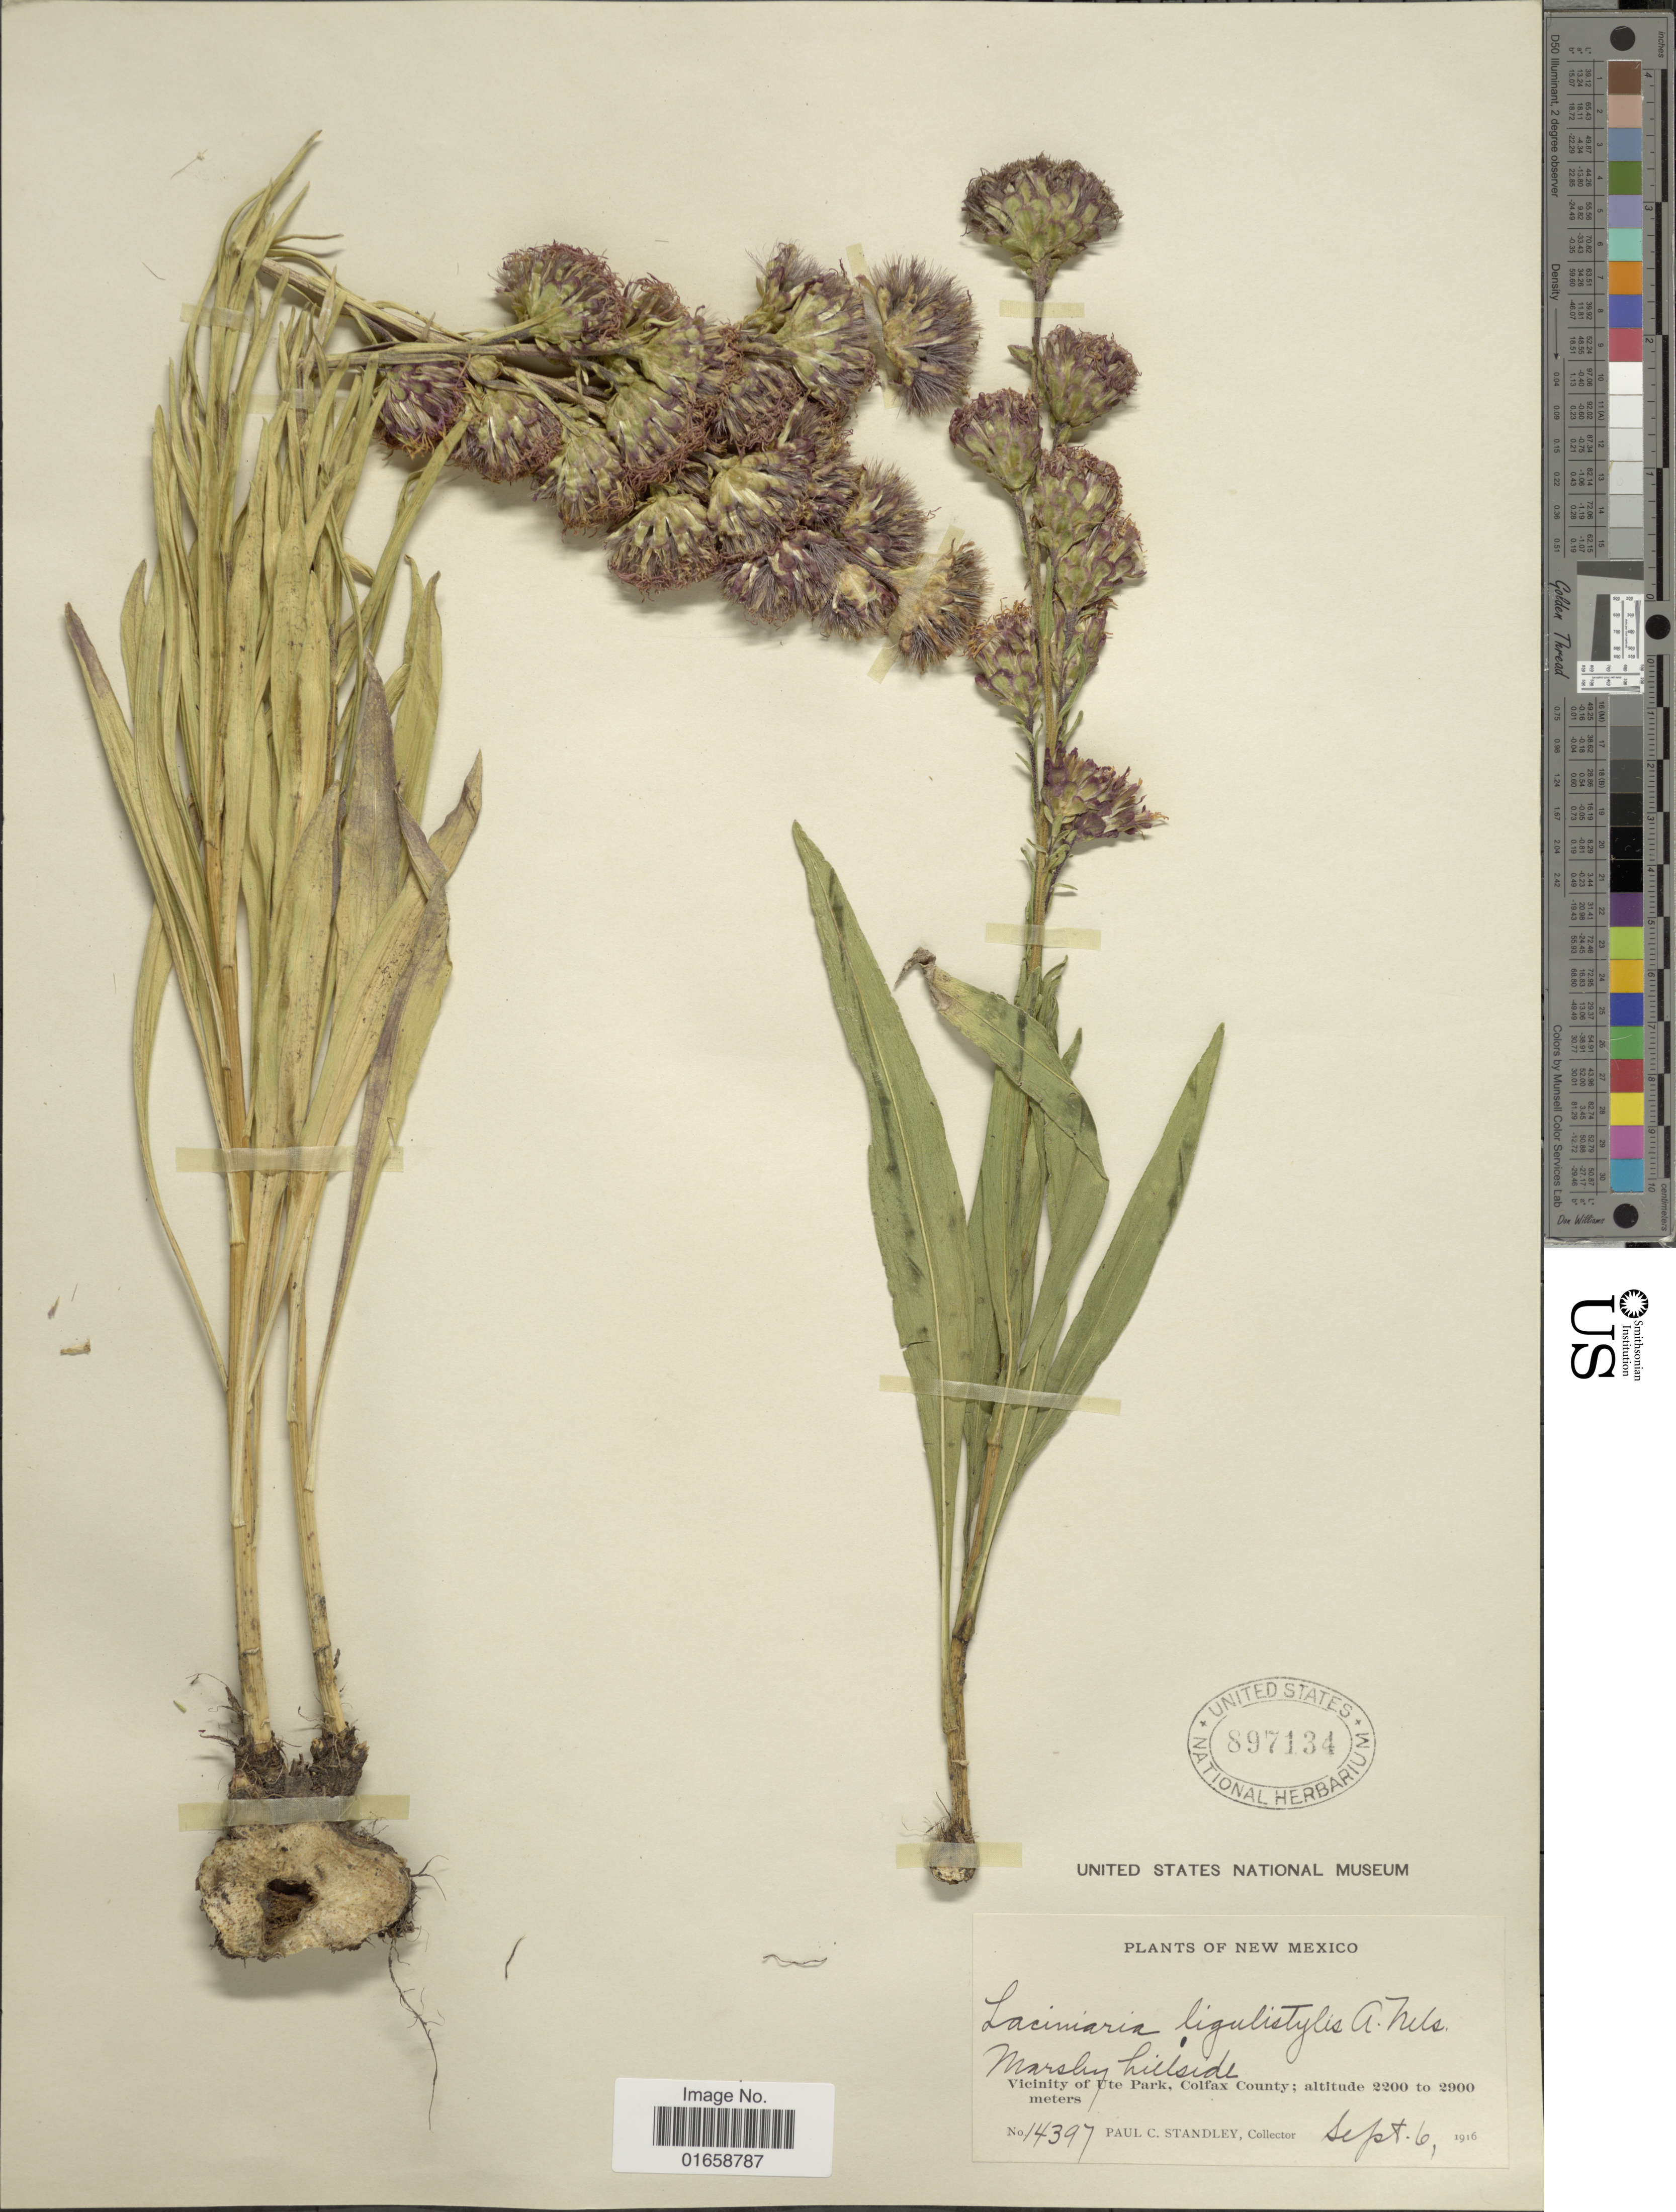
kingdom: Plantae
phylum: Tracheophyta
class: Magnoliopsida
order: Asterales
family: Asteraceae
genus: Liatris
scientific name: Liatris ligulistylis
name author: (A. Nelson) K. Schum.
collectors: P. C. Standley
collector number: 14397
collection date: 1916-09-06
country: United States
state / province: New Mexico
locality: Marshley hillside, Vicinity of Ute Park, Colfax County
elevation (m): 2200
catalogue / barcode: US 897134